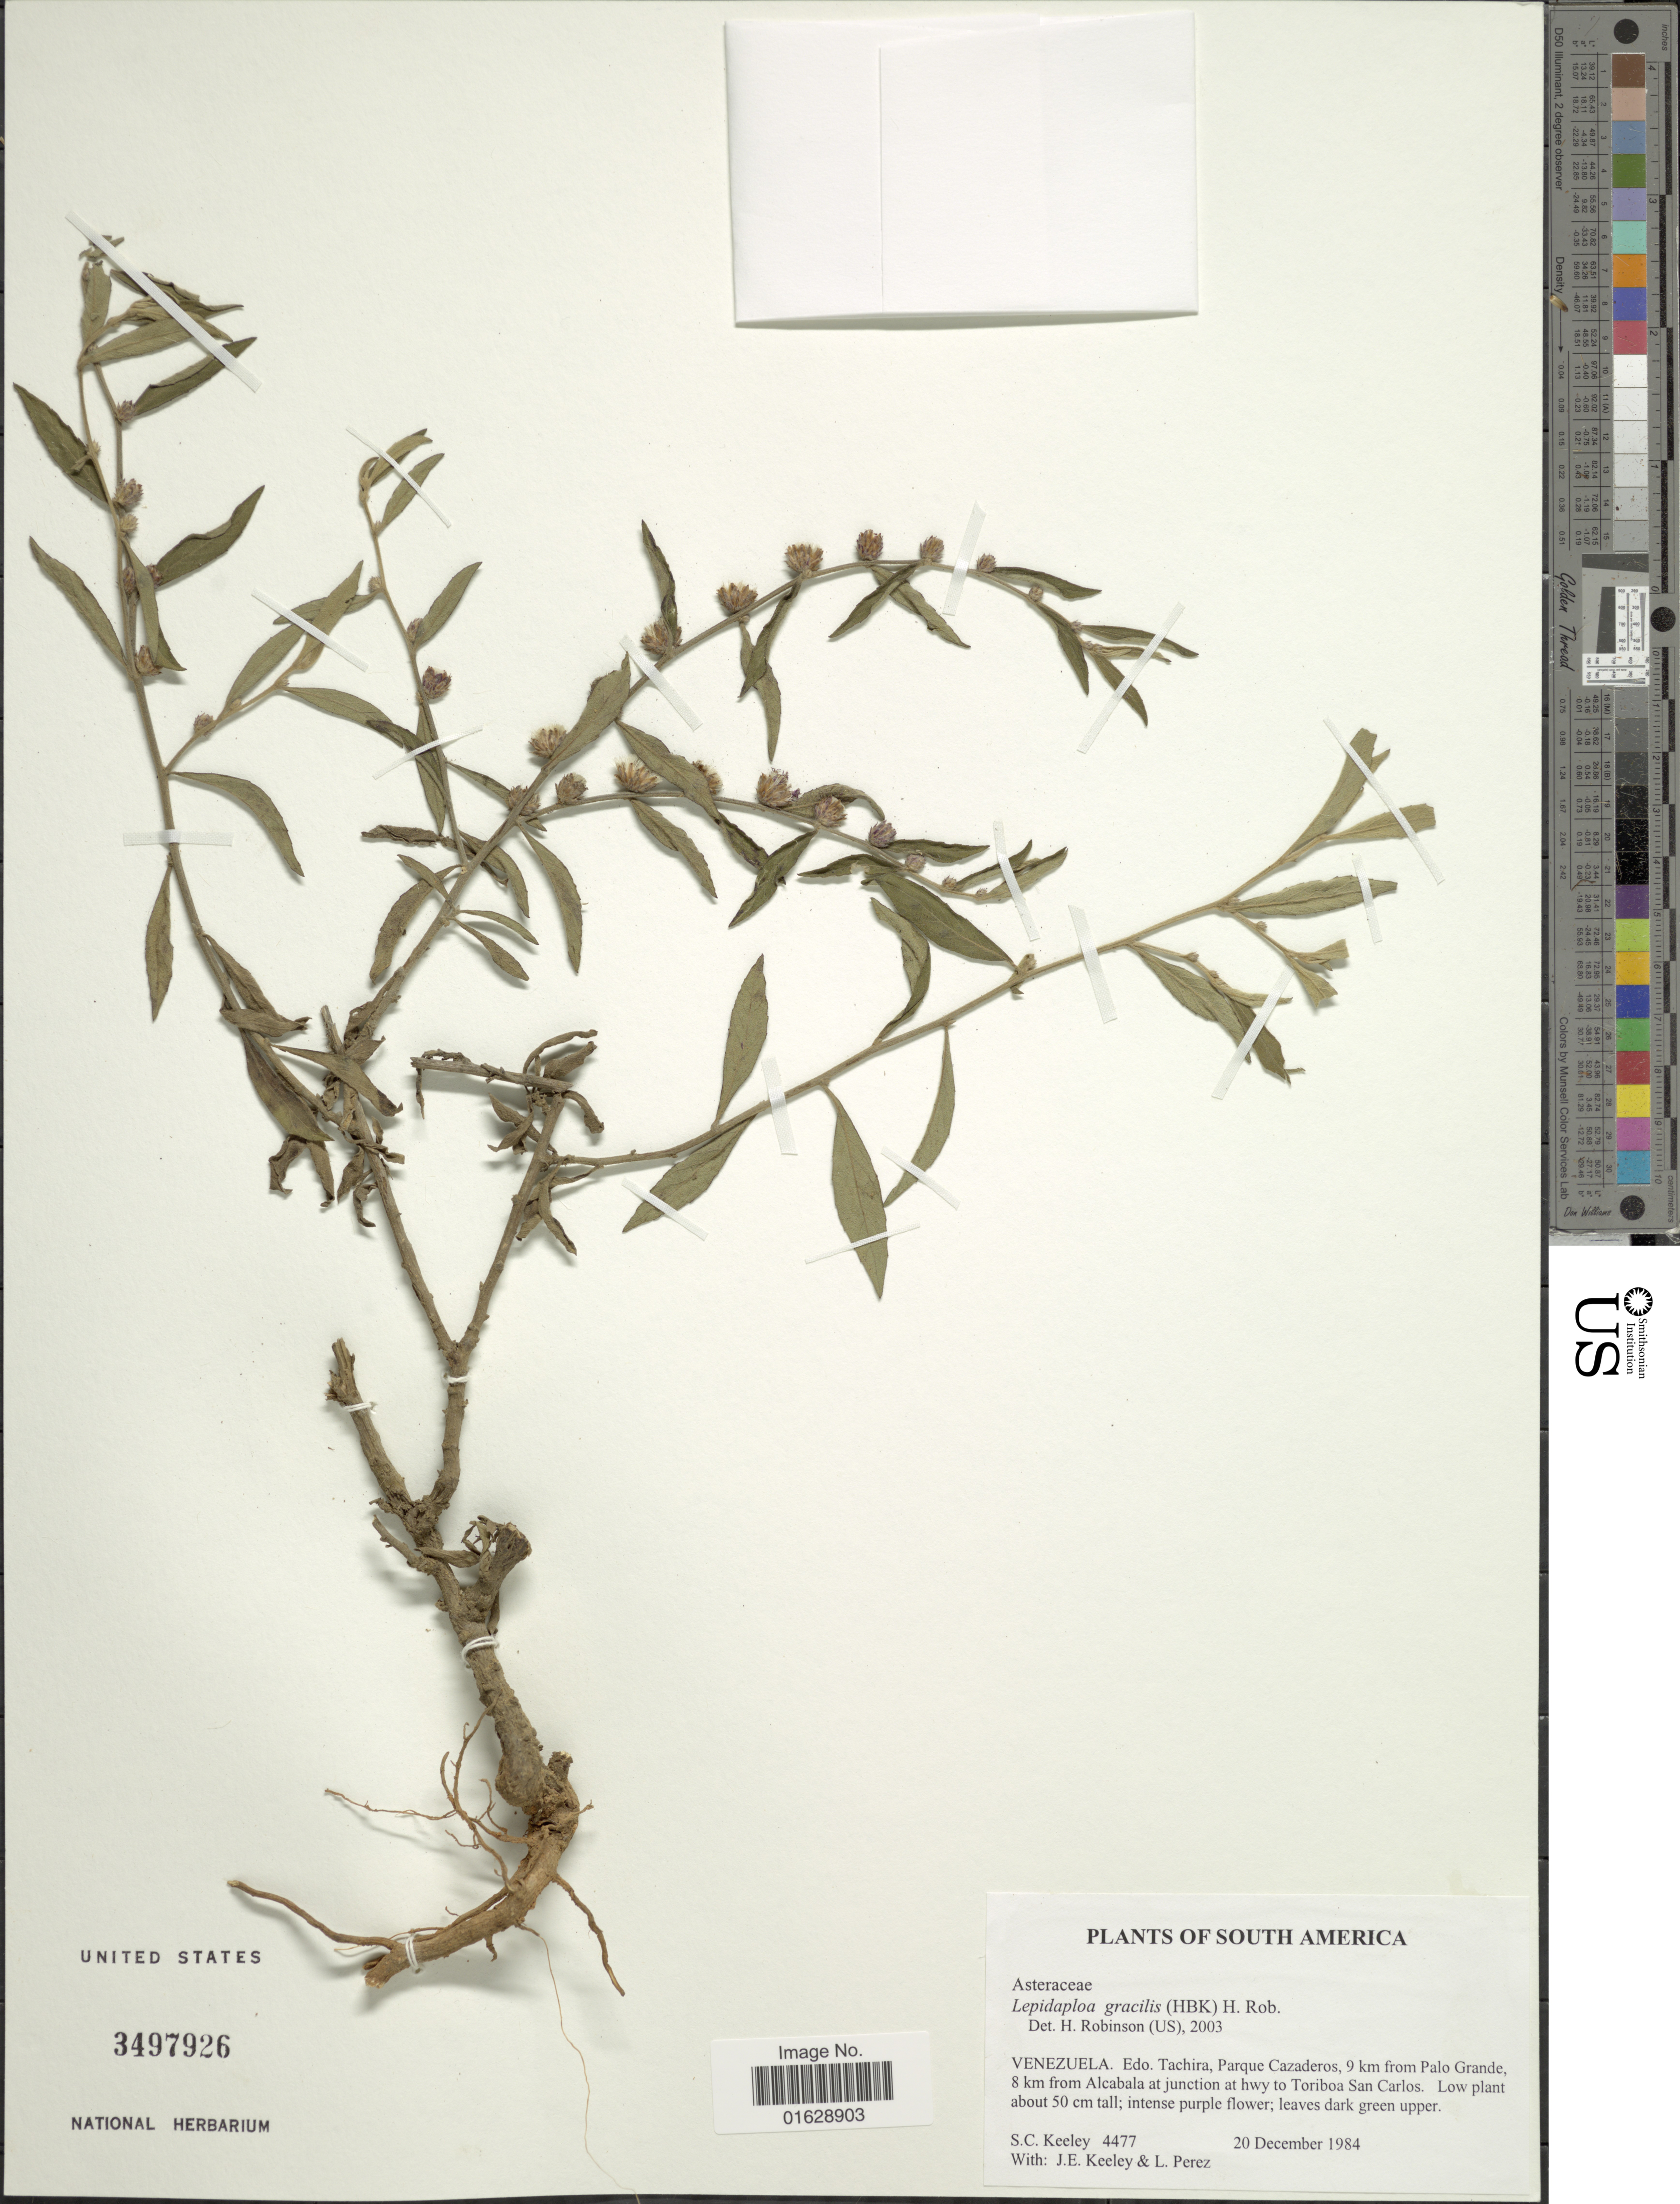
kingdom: Plantae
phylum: Tracheophyta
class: Magnoliopsida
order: Asterales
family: Asteraceae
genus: Lepidaploa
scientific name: Lepidaploa gracilis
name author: (Kunth) H. Rob.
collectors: S. C. Keeley, J. E. Keeley & L. Perez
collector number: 4477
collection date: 1984-12-20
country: Venezuela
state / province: Tachira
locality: Edo. Tachira, Parque Cazaderos, 9 km from Palo Grande, 8 km from Alcabala at junction at hwy to Toriboa San Carlos.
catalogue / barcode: US 3497926